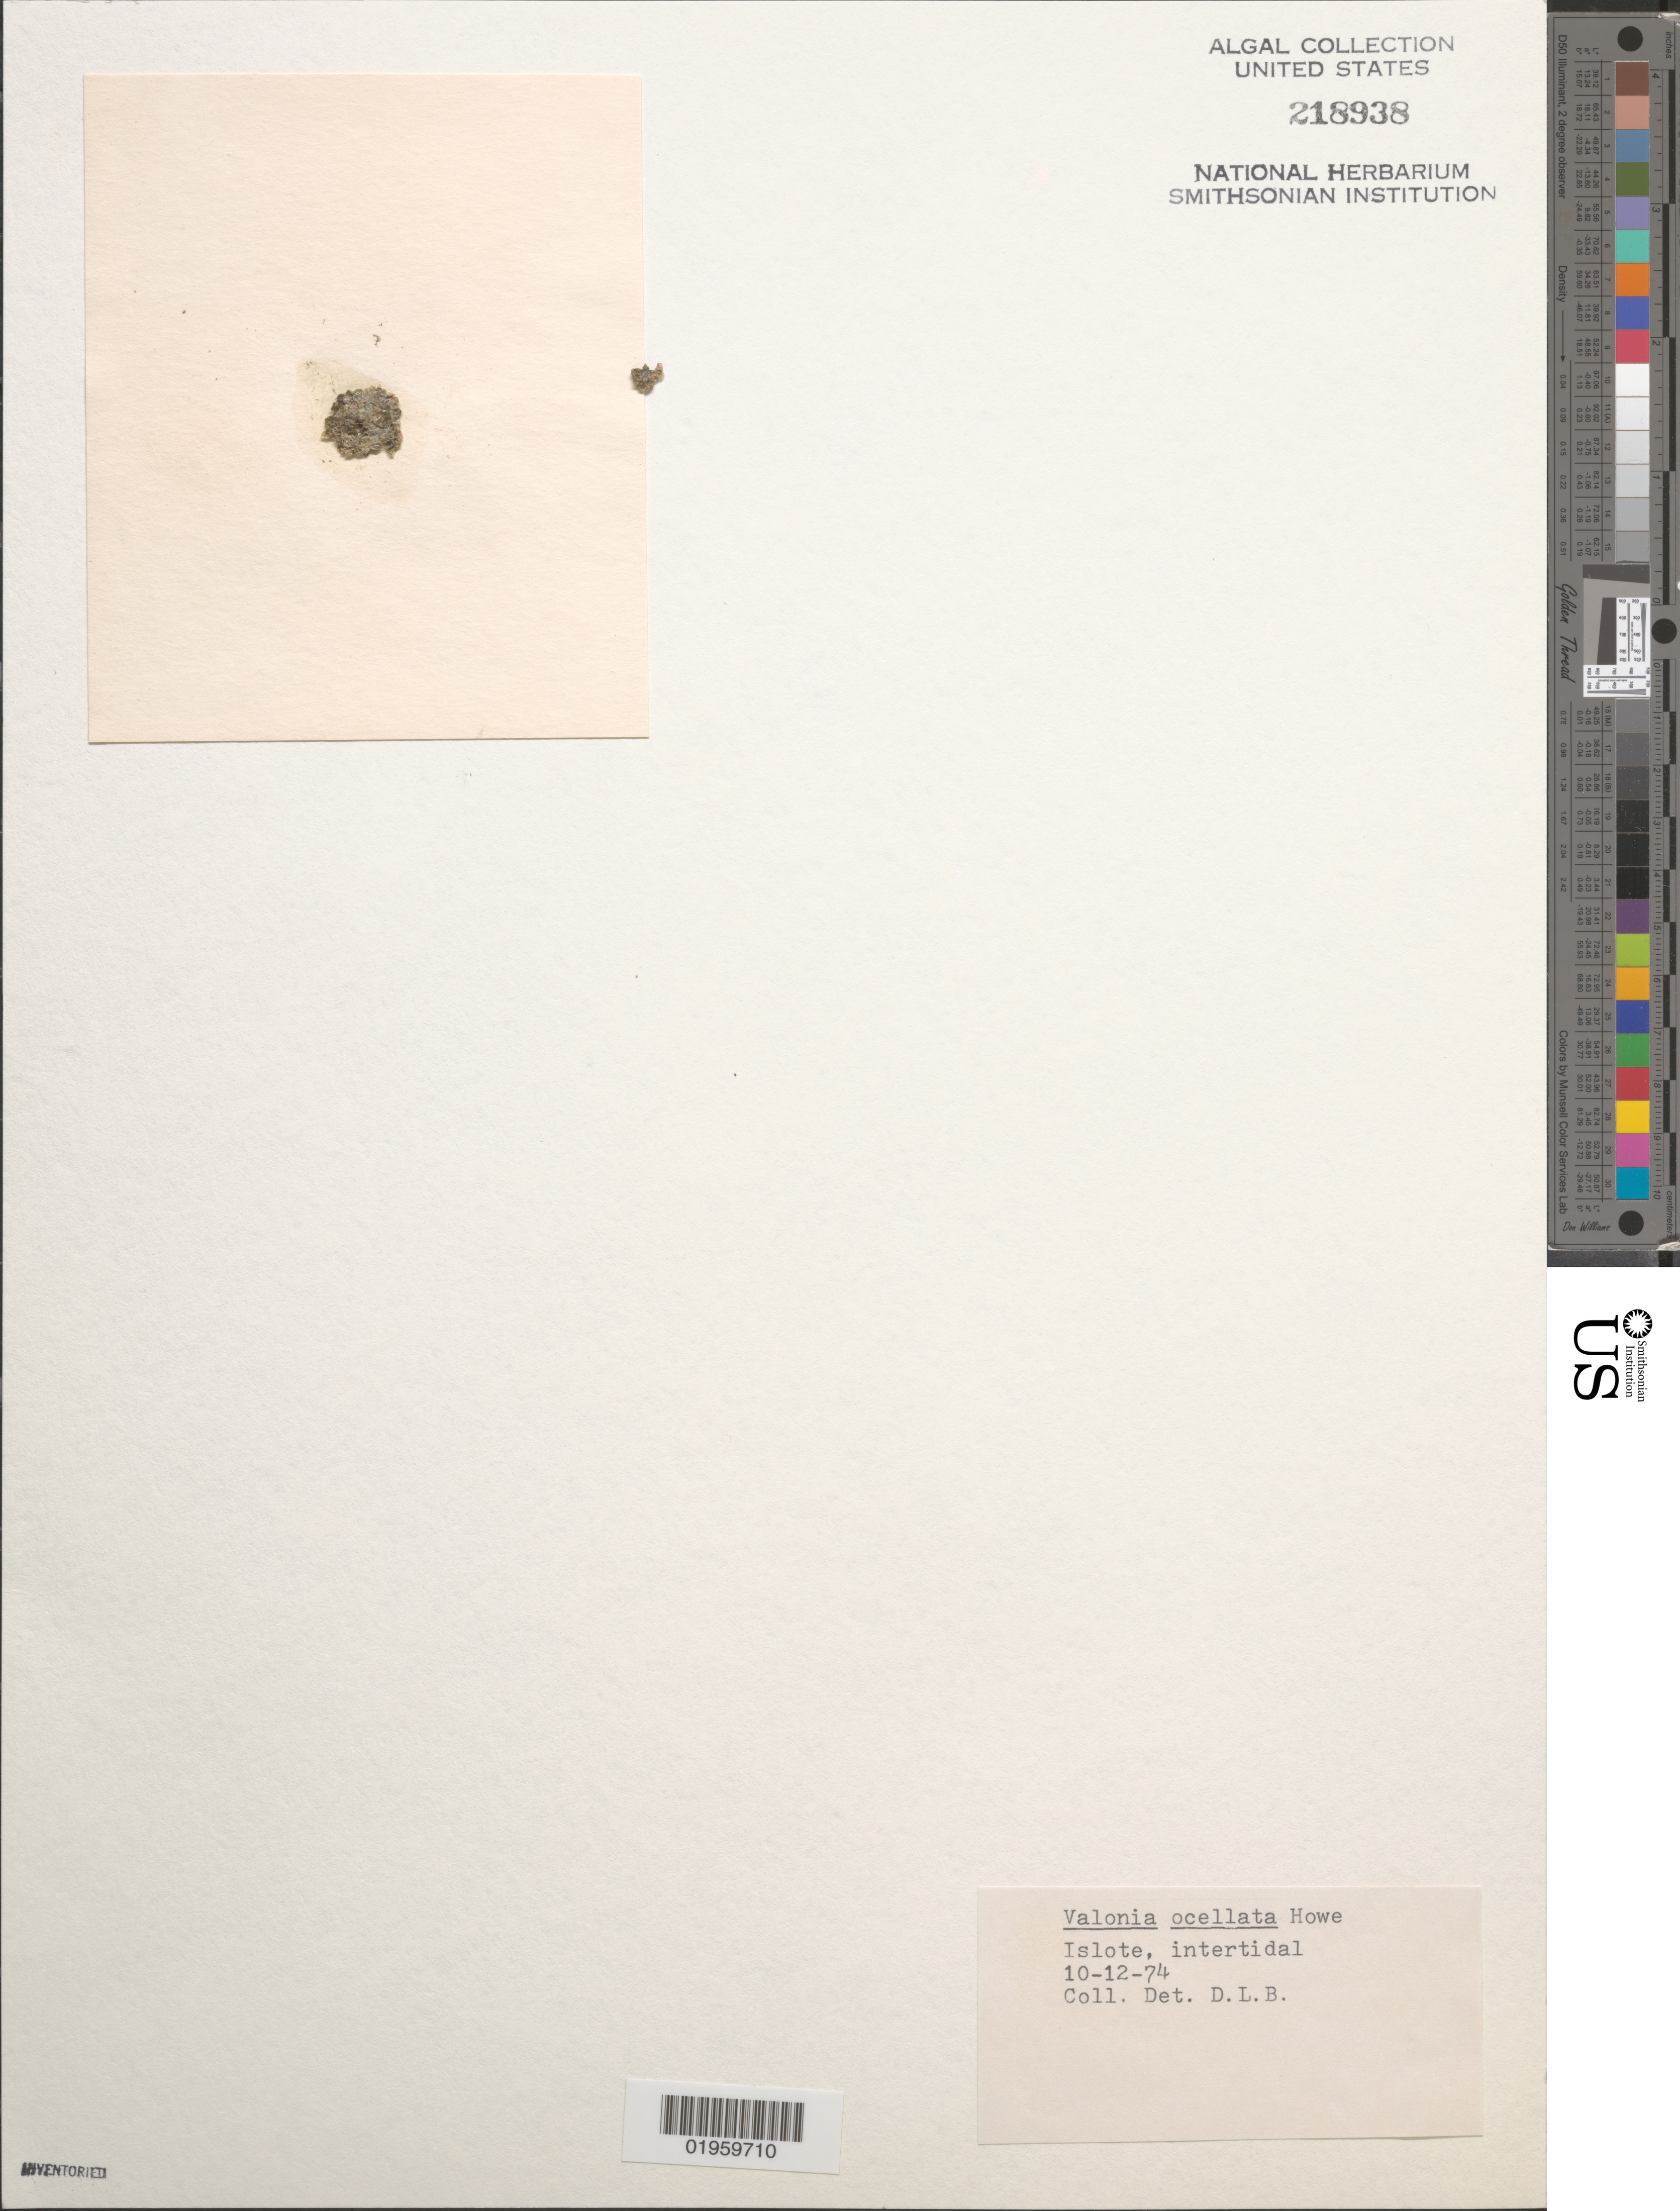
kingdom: Plantae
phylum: Chlorophyta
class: Ulvophyceae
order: Siphonocladales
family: Siphonocladaceae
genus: Dictyosphaeria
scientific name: Dictyosphaeria ocellata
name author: (M. Howe) Olsen-Stojkovich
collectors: D. L. B.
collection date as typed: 22 Apr 73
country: Puerto Rico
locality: Islote, intertidal.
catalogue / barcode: US 218938